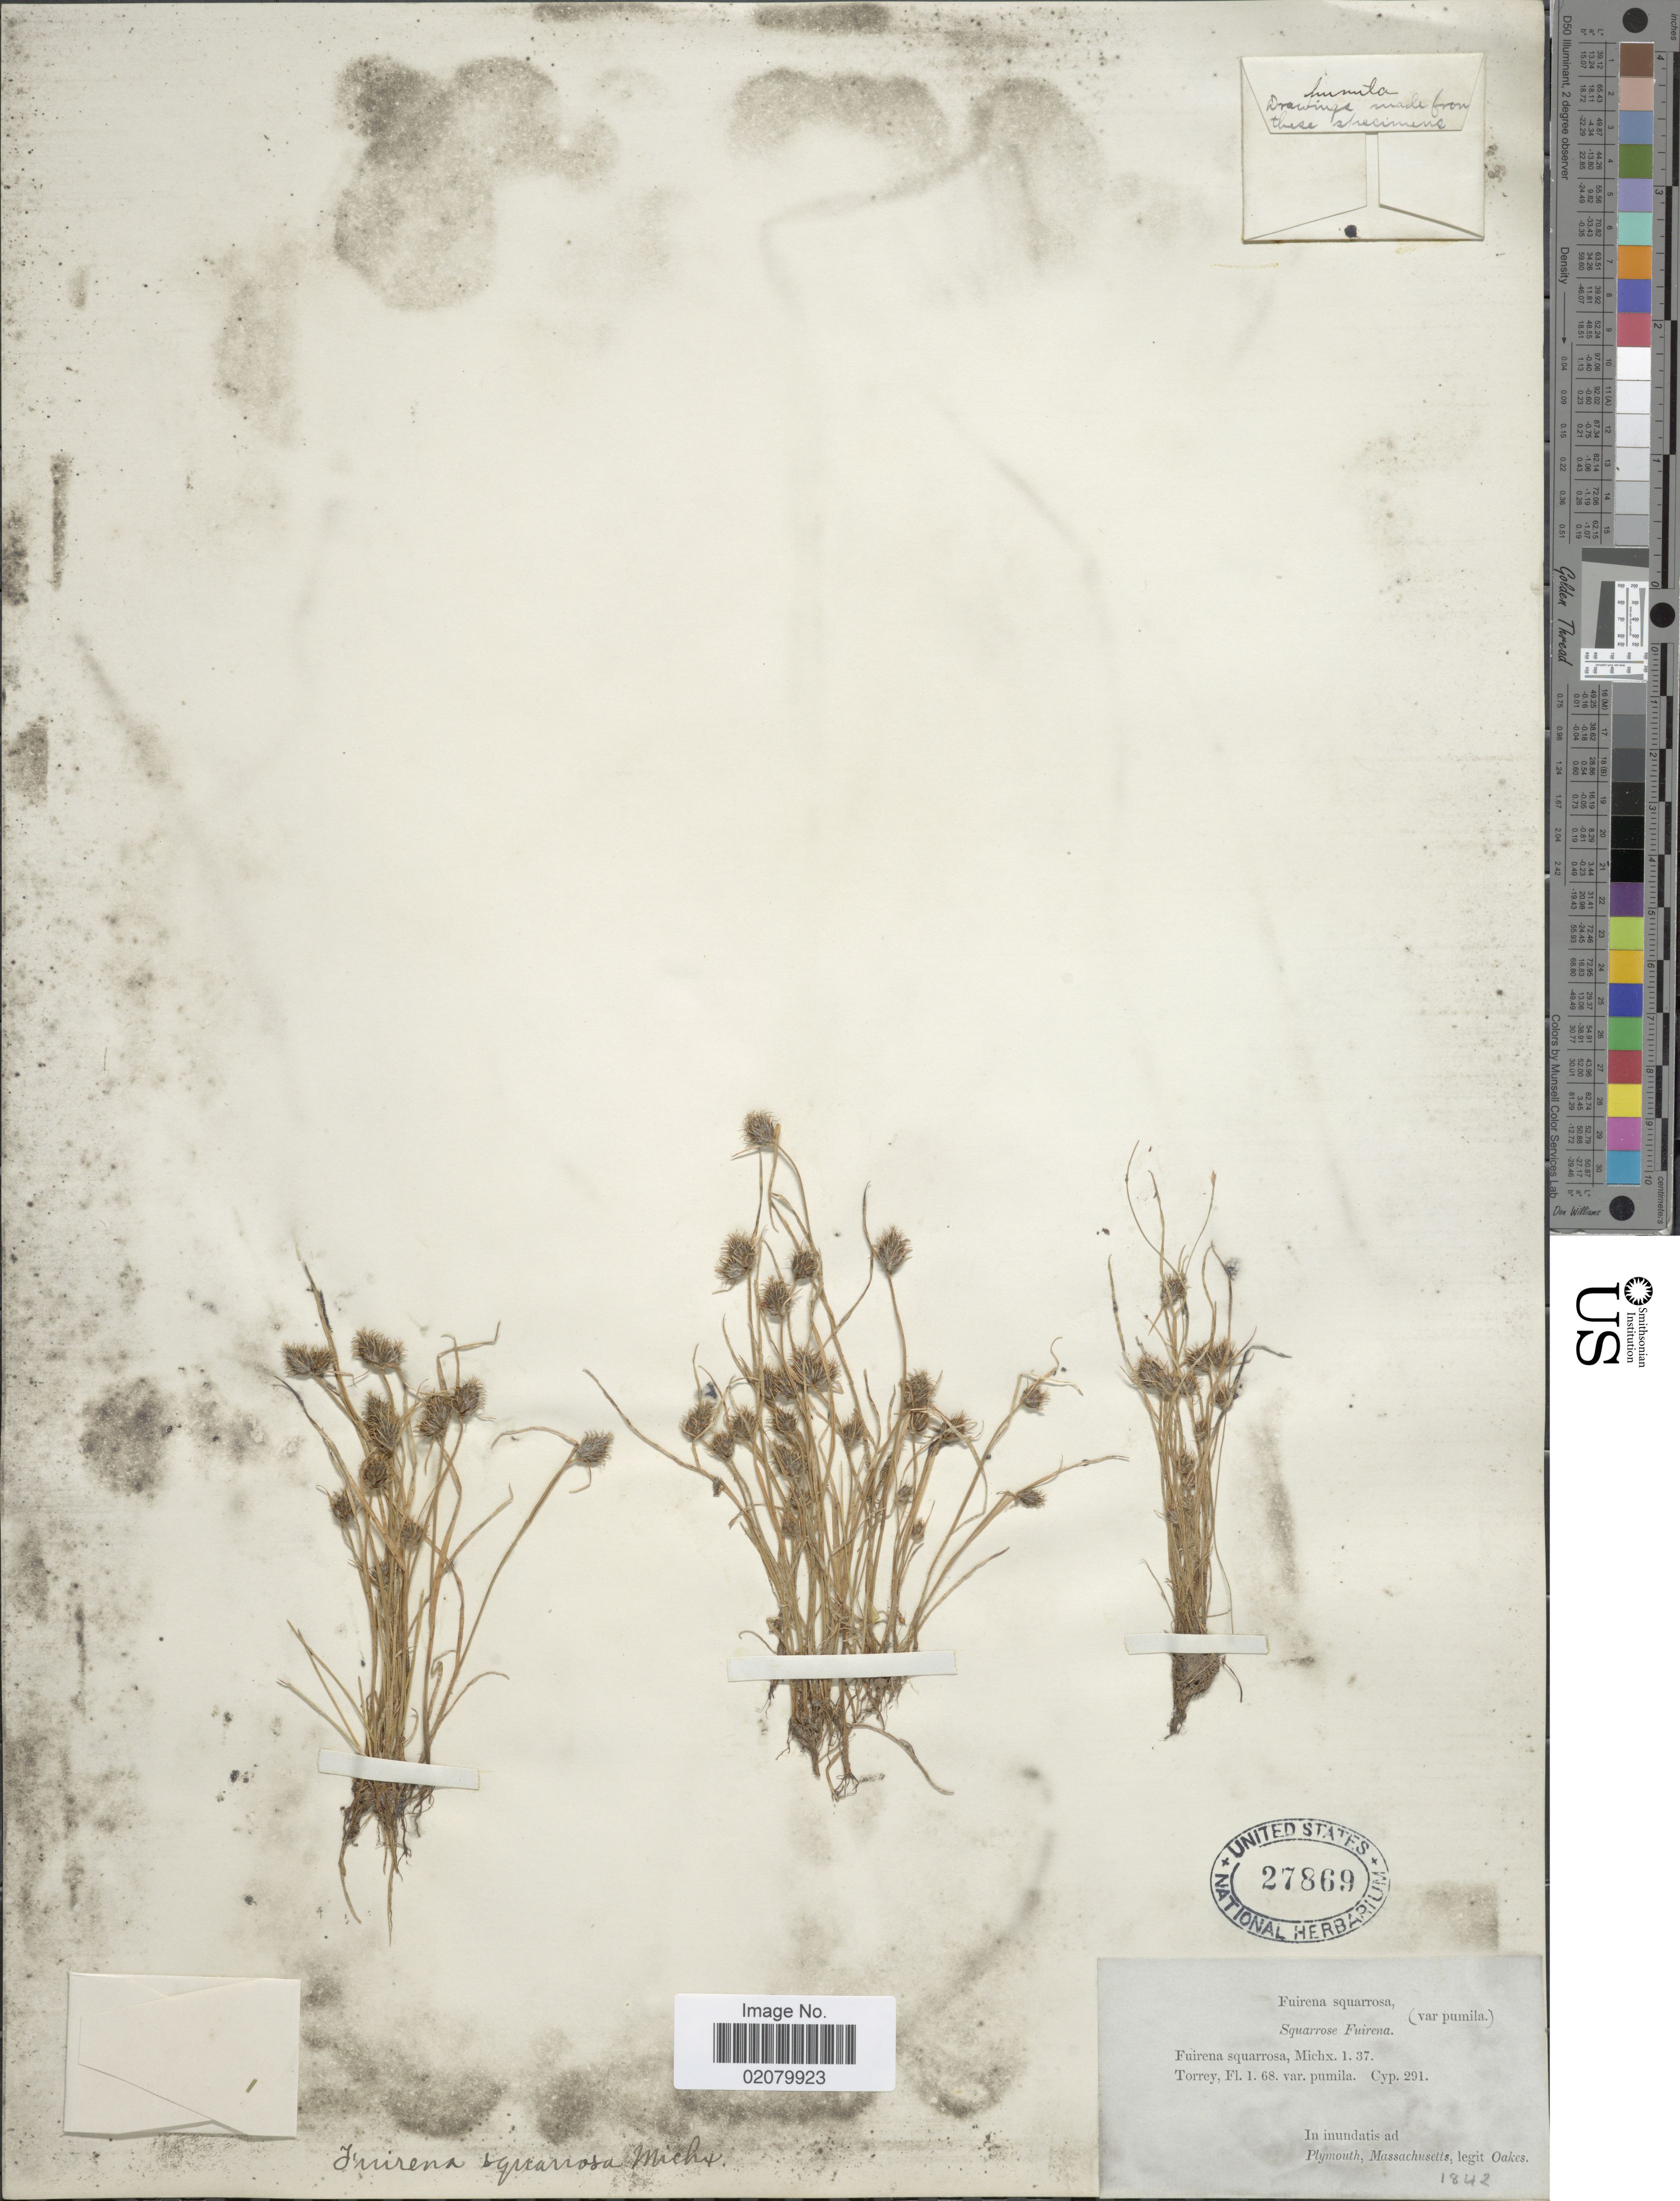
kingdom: Plantae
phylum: Tracheophyta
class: Liliopsida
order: Poales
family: Cyperaceae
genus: Fuirena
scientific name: Fuirena squarrosa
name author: Michx.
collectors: -. Oakes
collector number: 1842?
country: United States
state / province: Massachusetts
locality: Plymouth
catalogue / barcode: US 27869